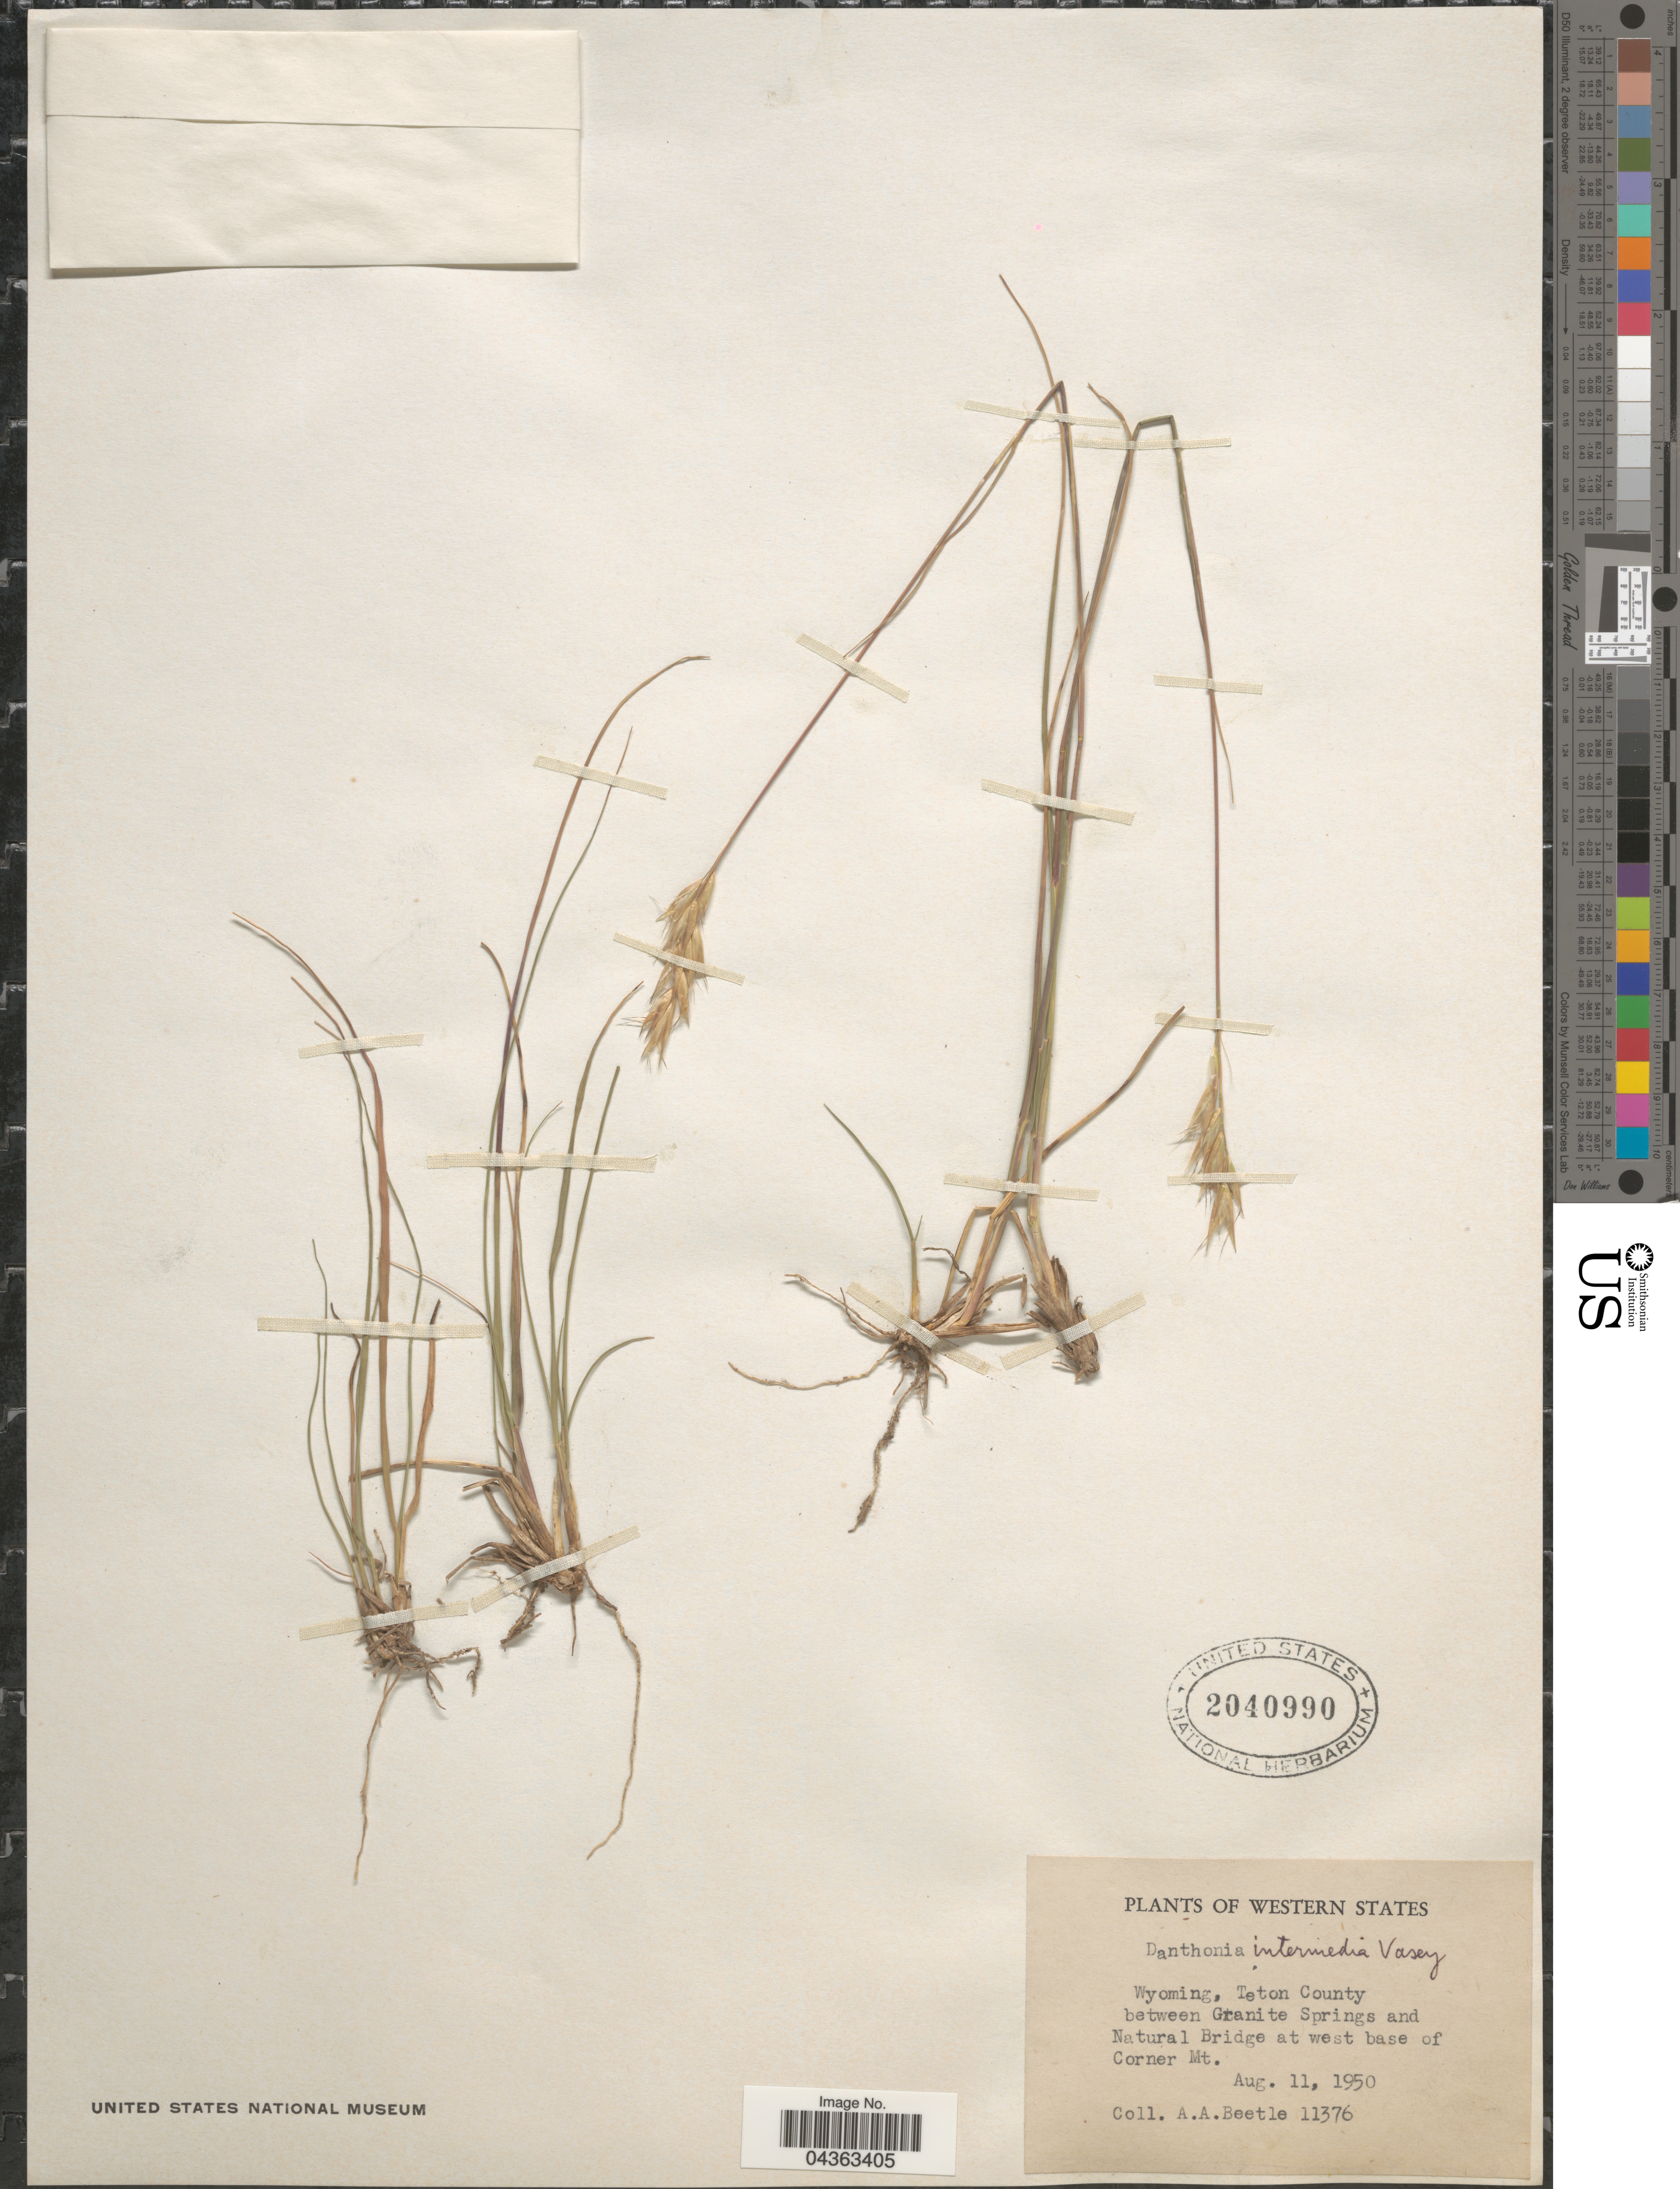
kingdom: Plantae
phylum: Tracheophyta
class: Liliopsida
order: Poales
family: Poaceae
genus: Danthonia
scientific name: Danthonia intermedia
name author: Vasey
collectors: A. A. Beetle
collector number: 11376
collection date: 1950-08-11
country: United States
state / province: Wyoming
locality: Western States. Teton County between Granite Springs and Natural Bridge at west base of Corner Mt.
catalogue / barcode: US 2040990